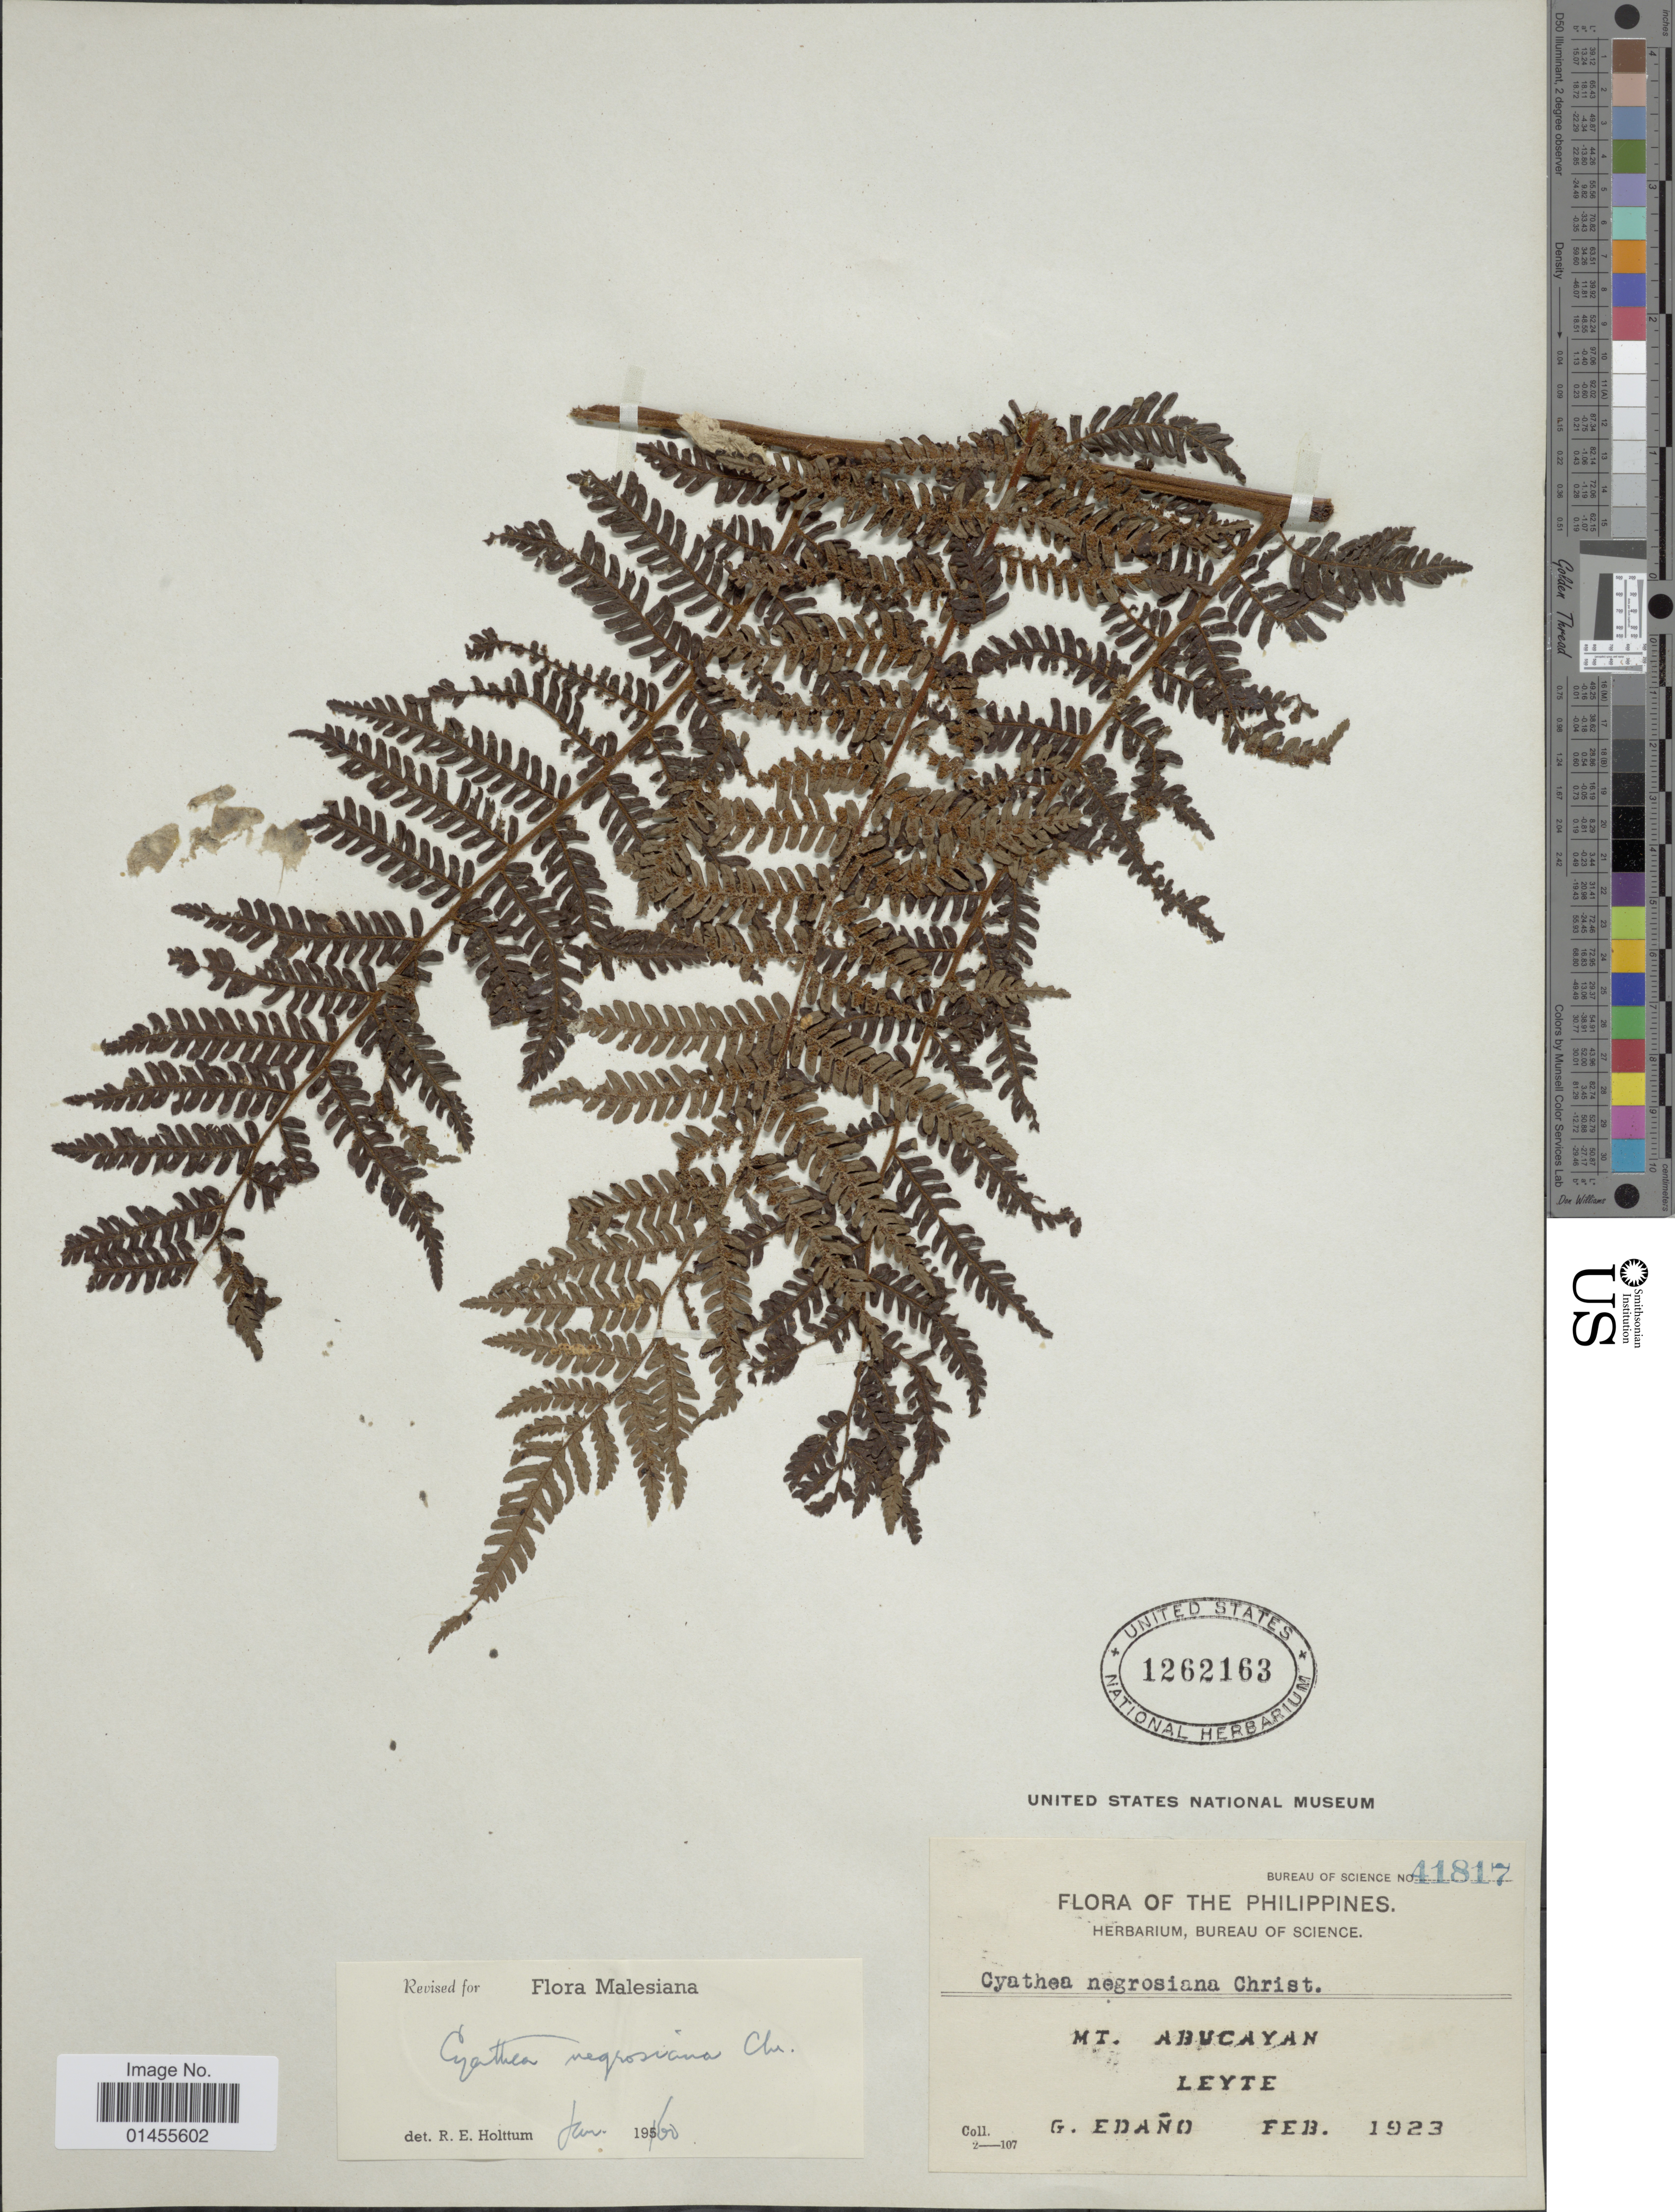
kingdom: Plantae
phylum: Tracheophyta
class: Polypodiopsida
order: Cyatheales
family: Cyatheaceae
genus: Alsophila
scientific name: Alsophila negrosiana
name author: (Christ) R.M. Tryon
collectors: G. Edaño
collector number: Bureau of Science 41817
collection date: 1923-02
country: Philippines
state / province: Eastern Visayas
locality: Mt. Abucayan, Leyte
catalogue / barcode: US 1262163